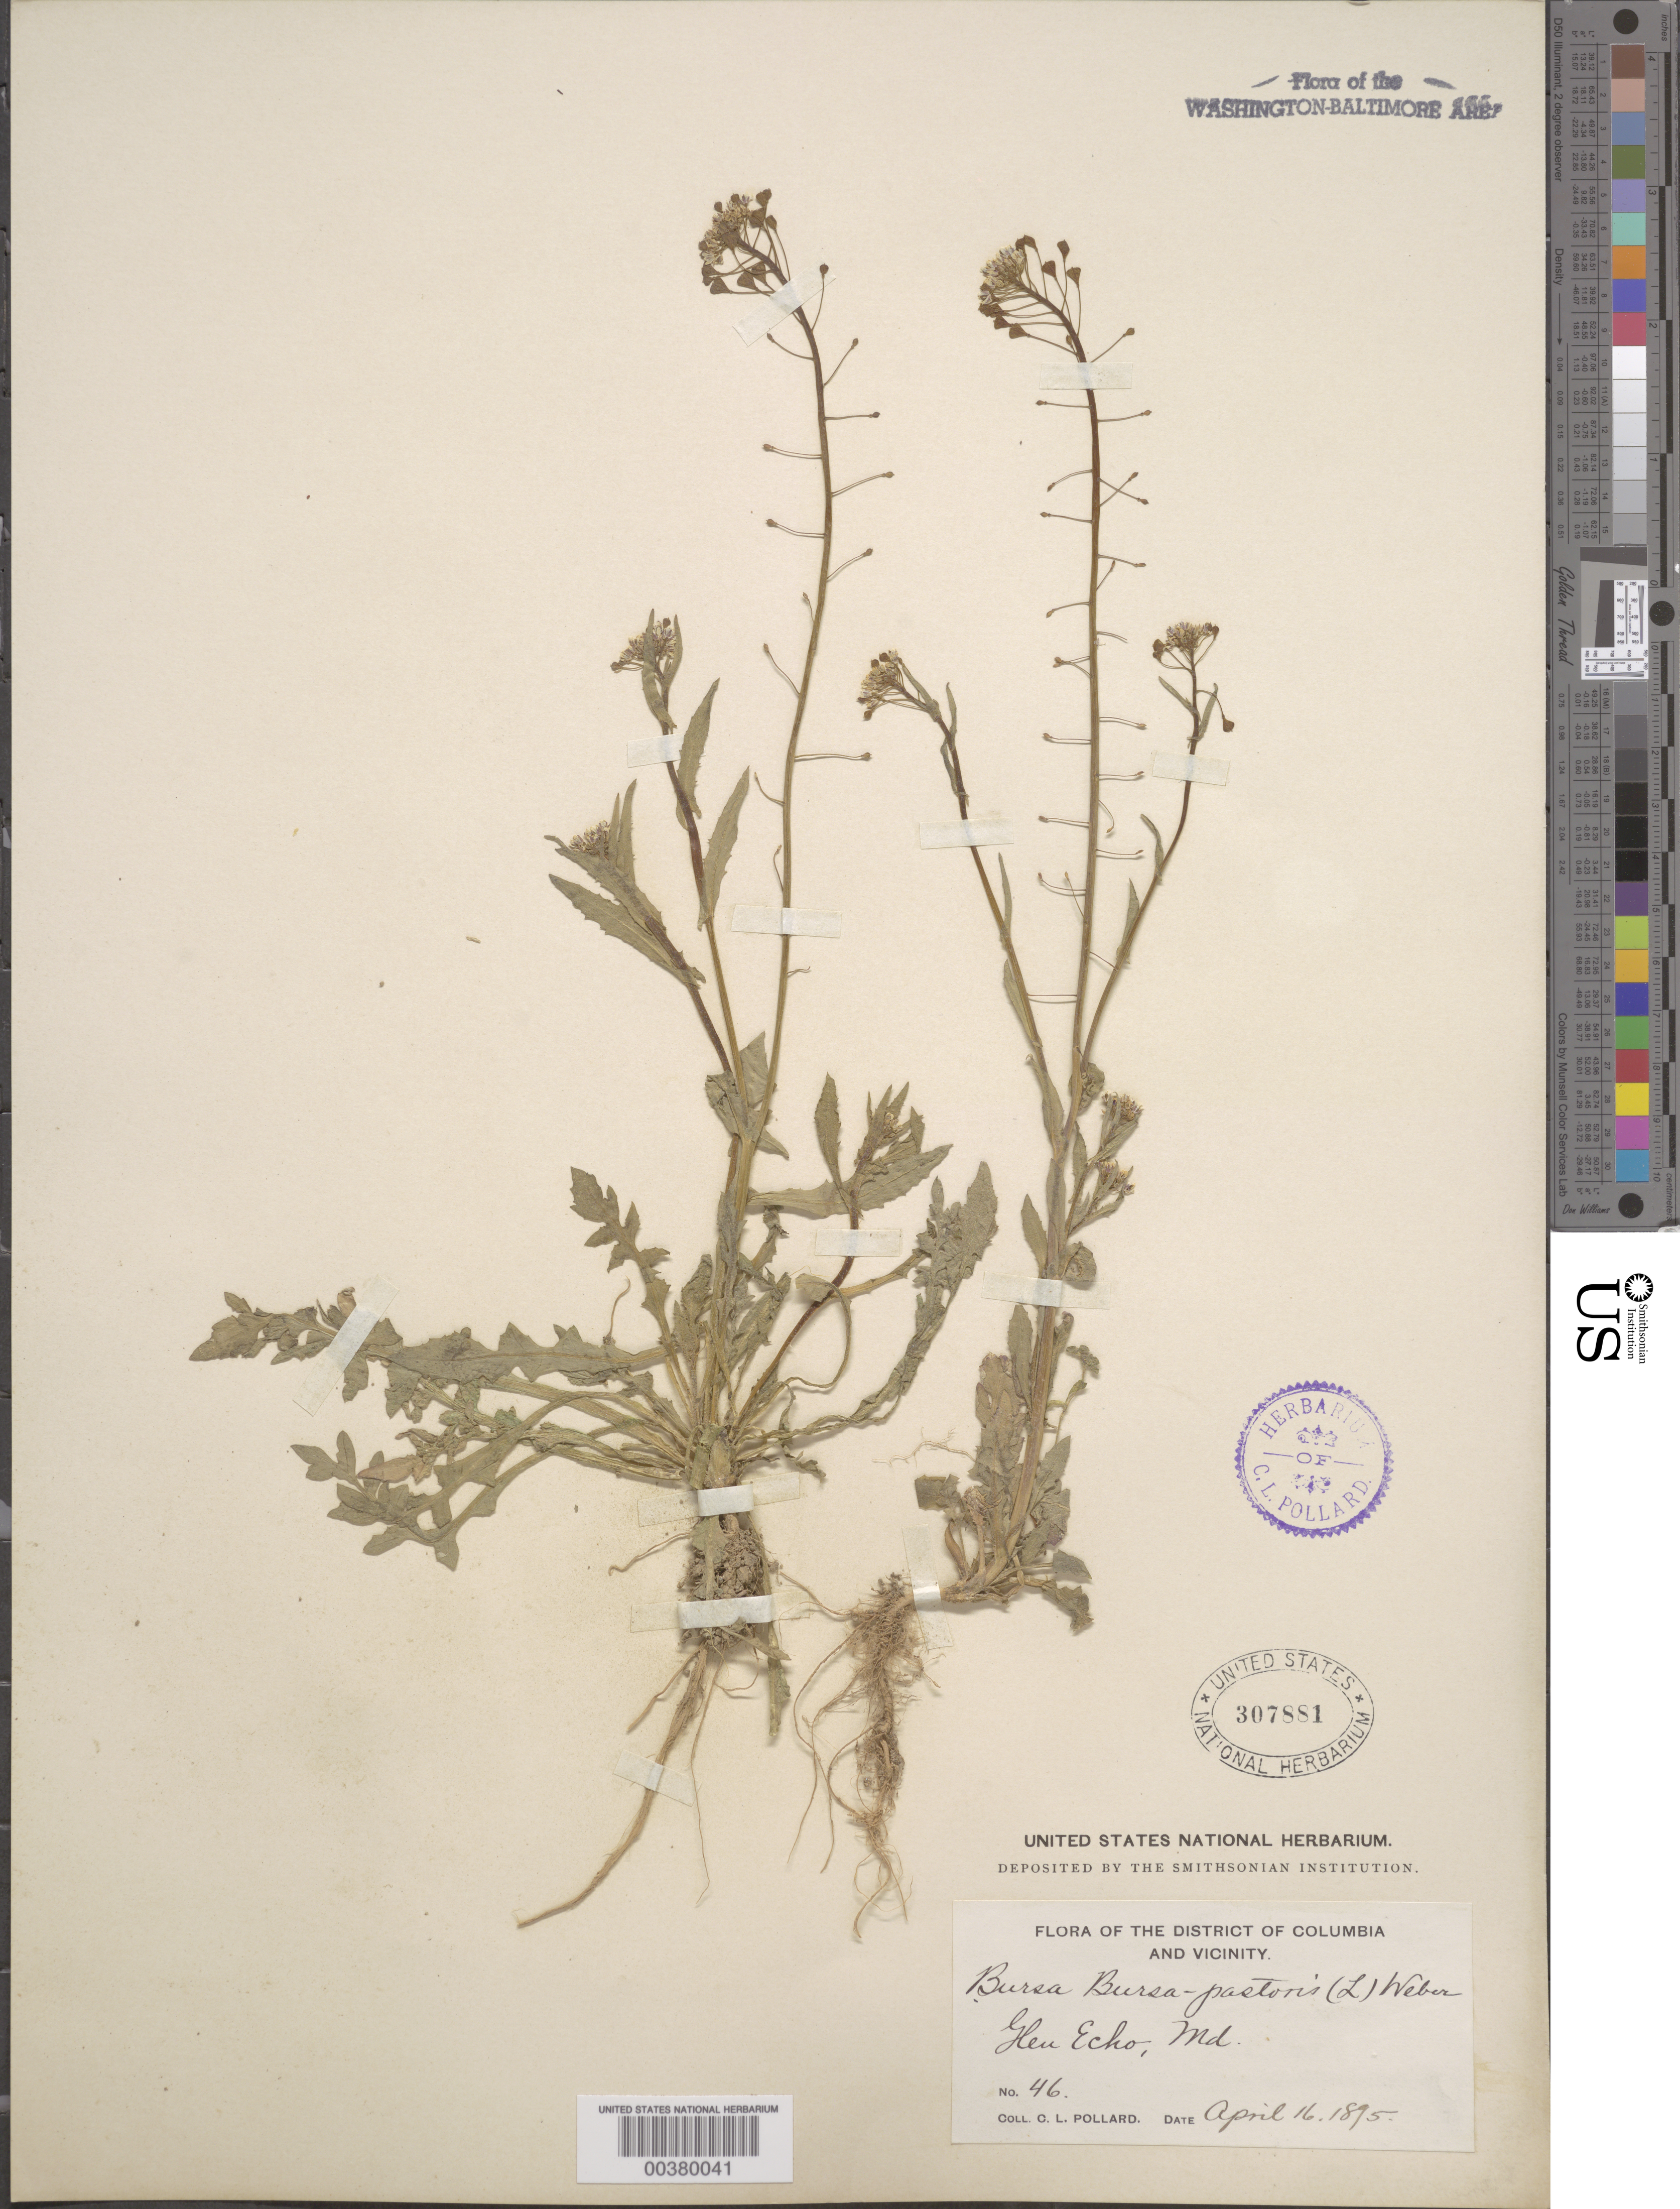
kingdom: Plantae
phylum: Tracheophyta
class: Magnoliopsida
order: Brassicales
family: Brassicaceae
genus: Capsella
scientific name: Capsella bursa-pastoris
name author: (L.) Medik.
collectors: C. L. Pollard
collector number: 46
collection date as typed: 16 Apr 1895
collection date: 1895-04-16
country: United States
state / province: Maryland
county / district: Montgomery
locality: Glen Echo C. & O. Canal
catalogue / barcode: US 307881